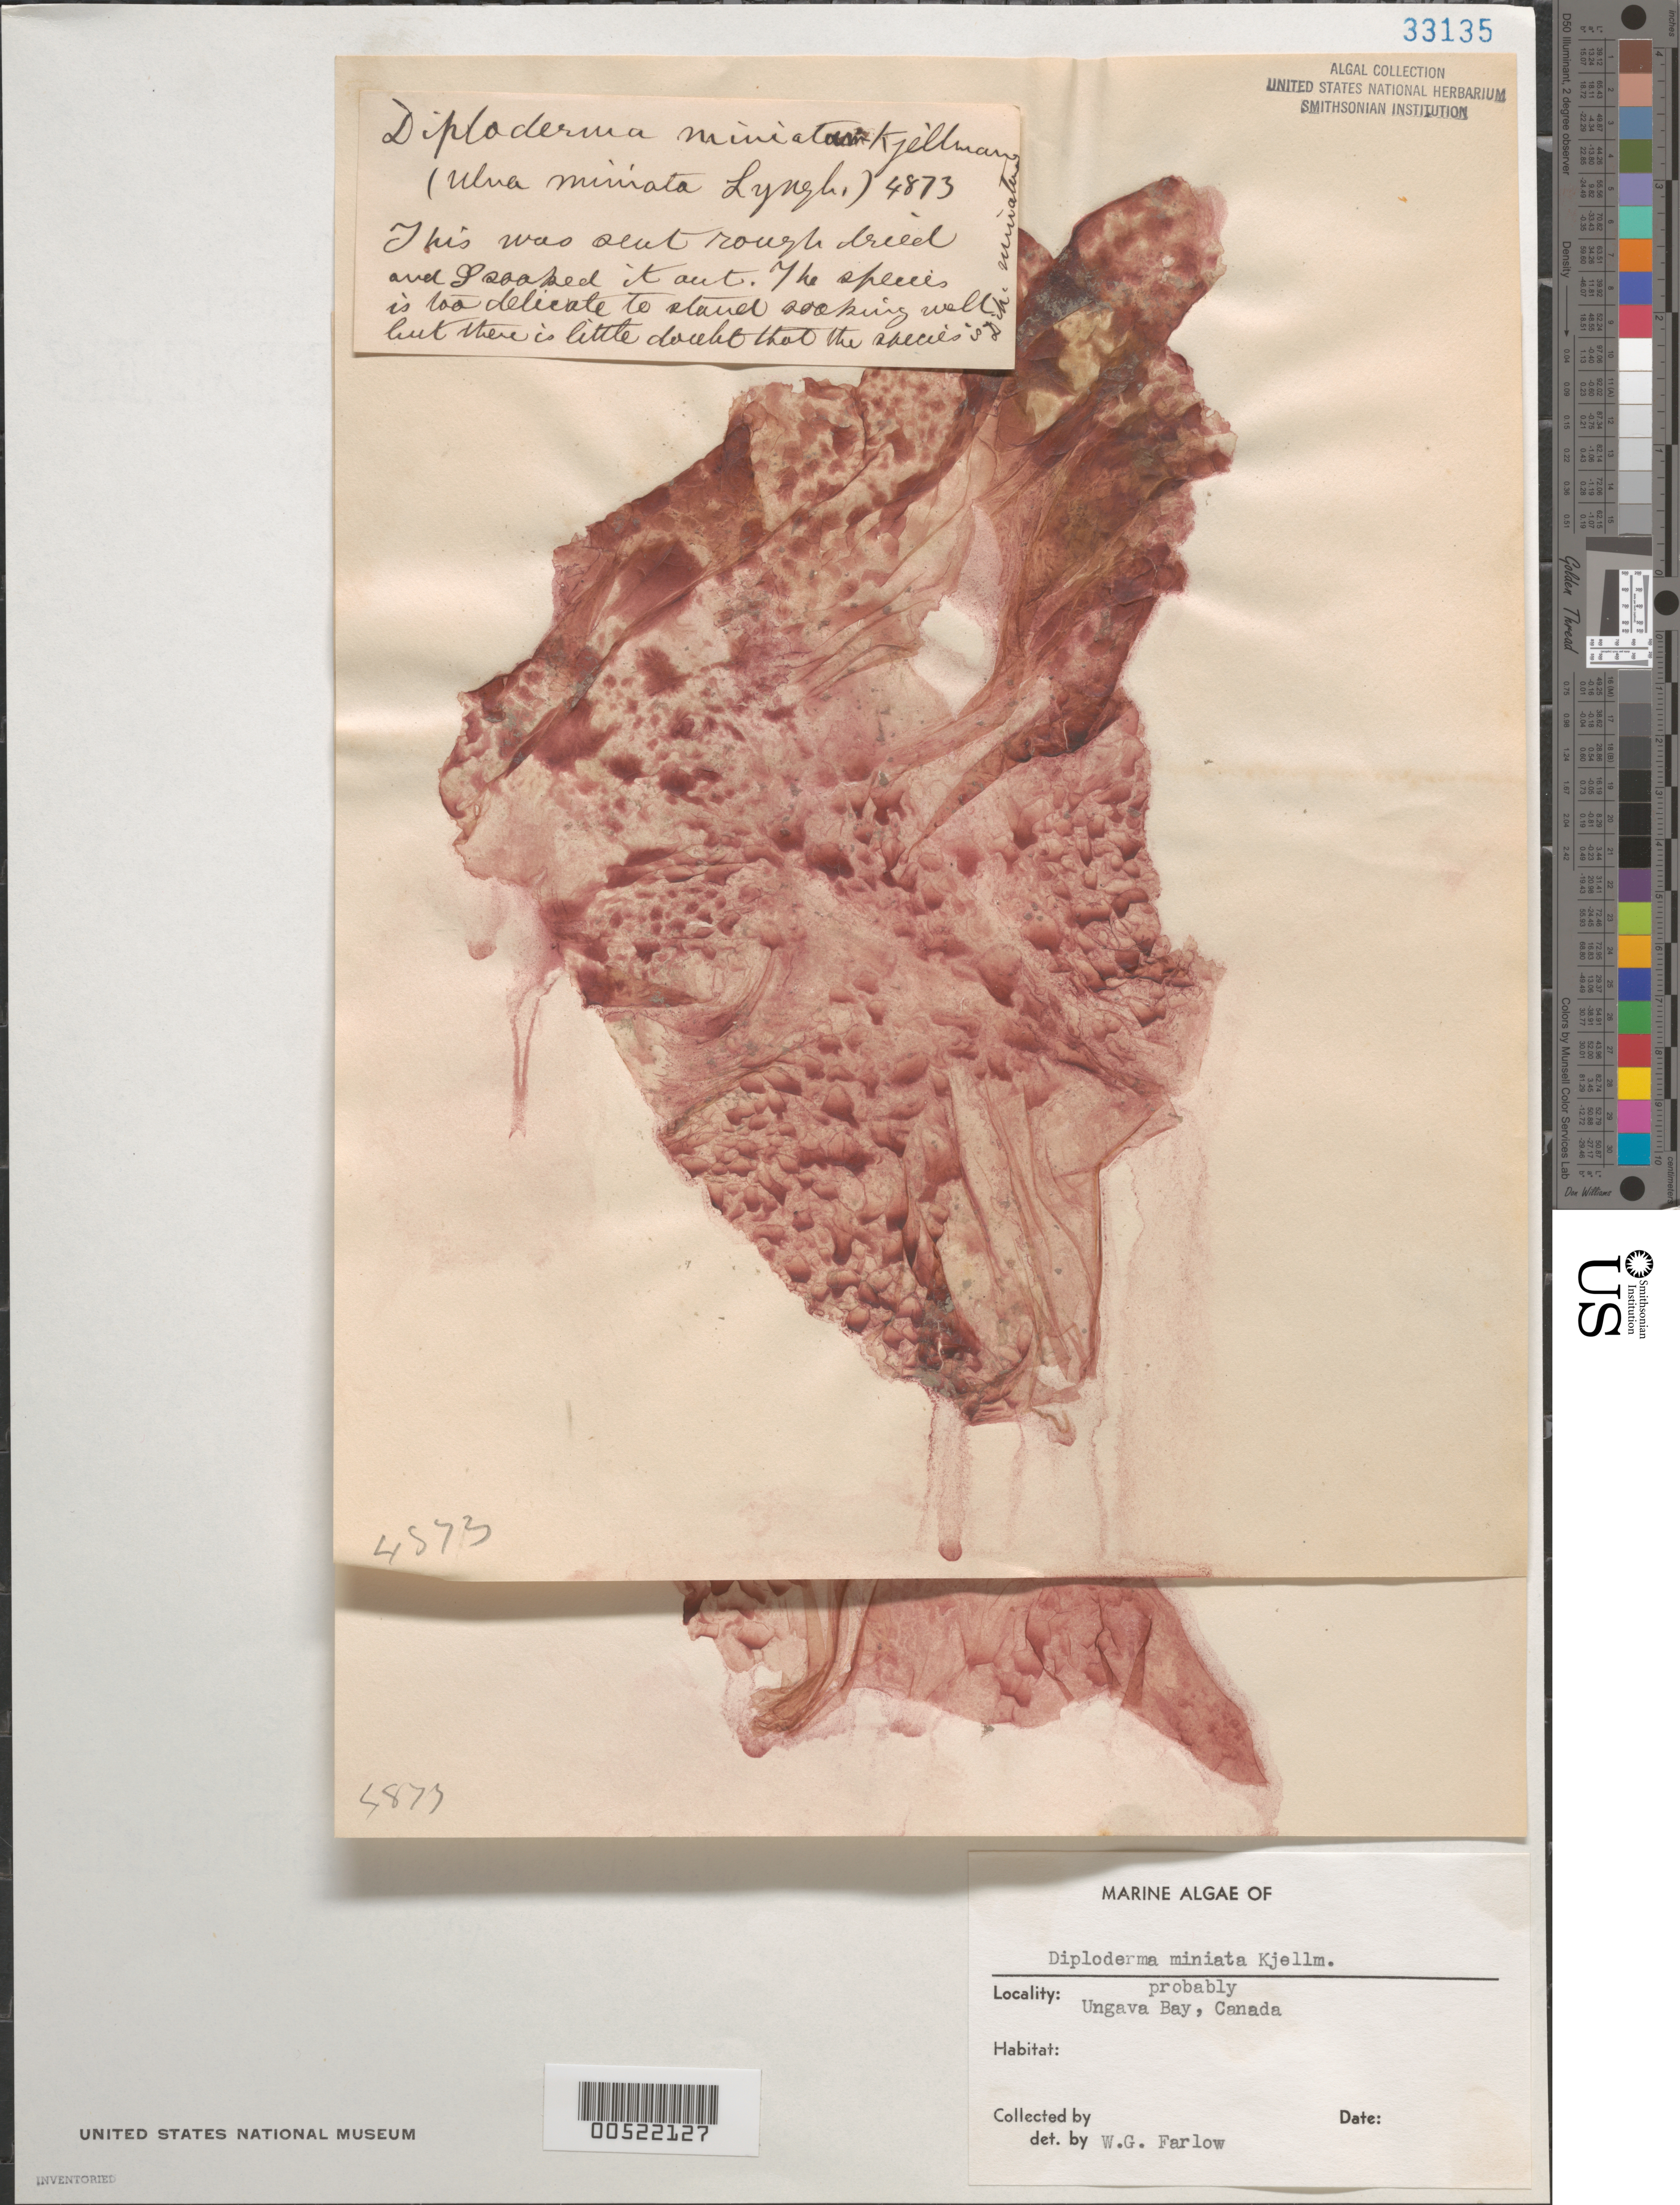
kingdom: Plantae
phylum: Rhodophyta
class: Bangiophyceae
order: Bangiales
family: Bangiaceae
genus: Wildemania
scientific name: Wildemania miniata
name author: (C. Agardh) Foslie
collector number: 4873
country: Canada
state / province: Quebec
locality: Probably ungava bay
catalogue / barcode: US 33135